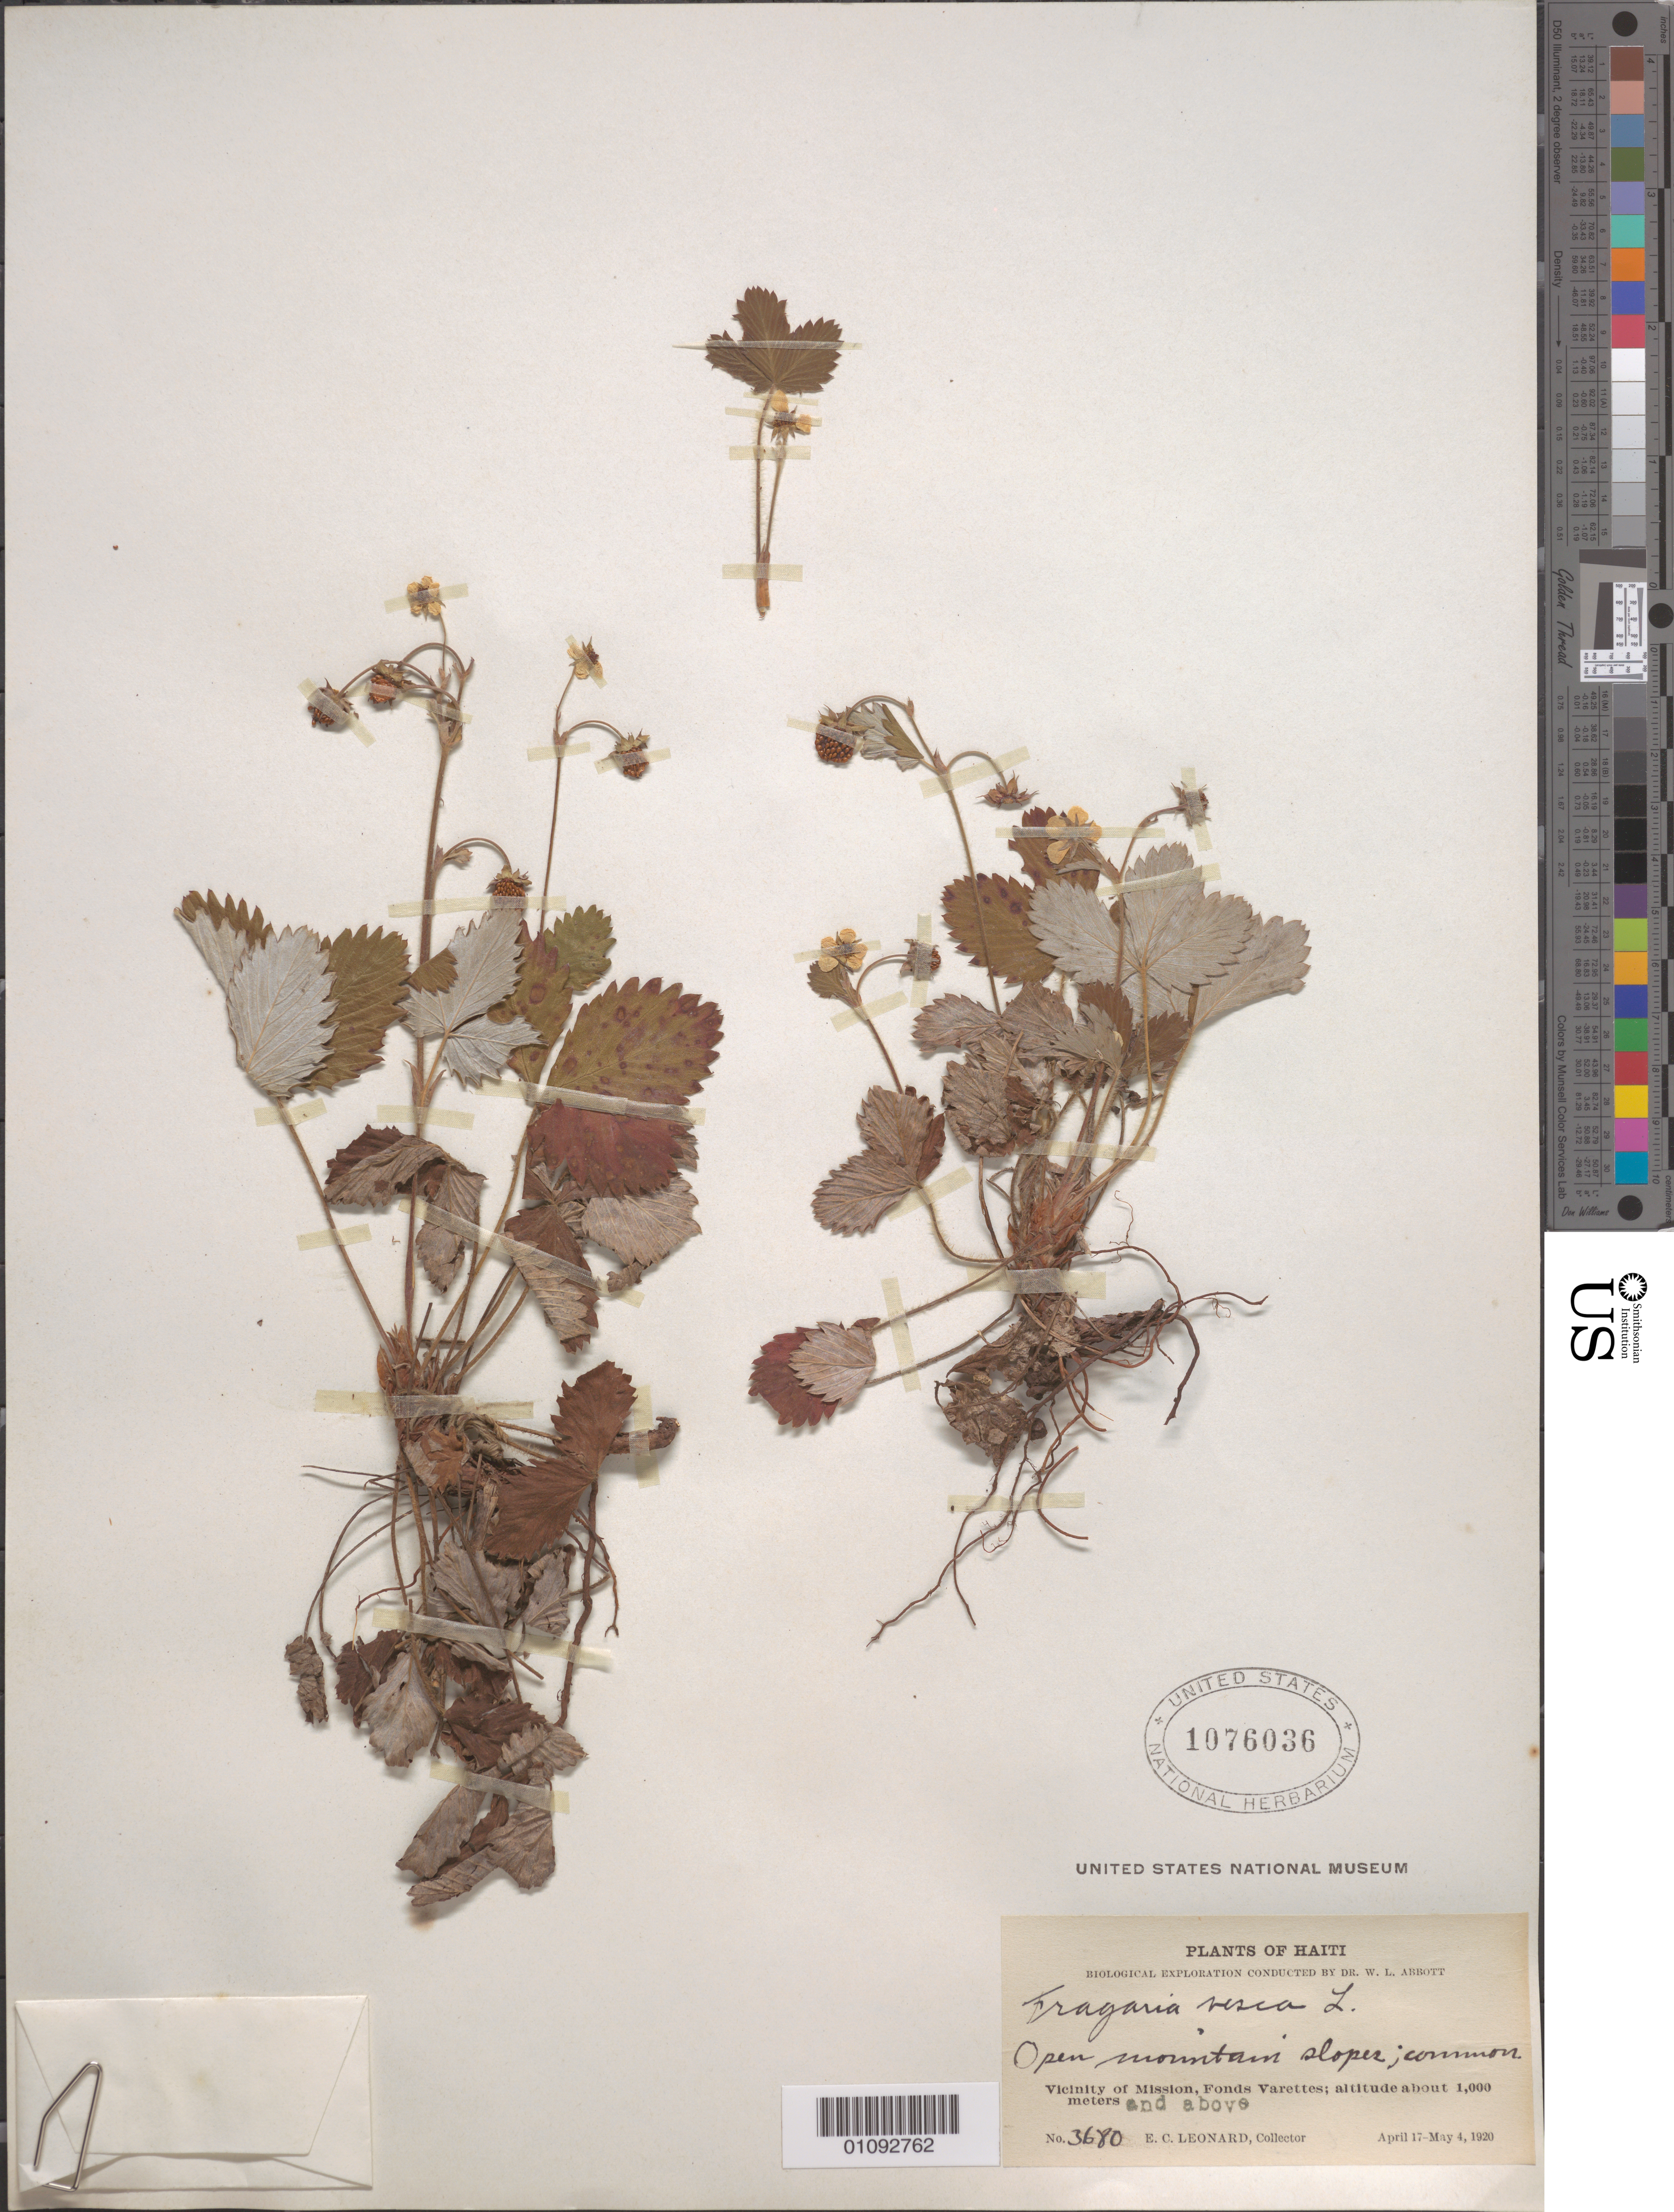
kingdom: Plantae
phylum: Tracheophyta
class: Magnoliopsida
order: Rosales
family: Rosaceae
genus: Fragaria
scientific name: Fragaria vesca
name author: L.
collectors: E. C. Leonard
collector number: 3680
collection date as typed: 17 Apr 1920 to 04 May 1920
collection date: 1920-04-17/1920-05-04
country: Haiti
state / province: Óuest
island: Hispaniola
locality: Vicinity of Mission, Fonds Varettes.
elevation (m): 1000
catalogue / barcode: US 1076036